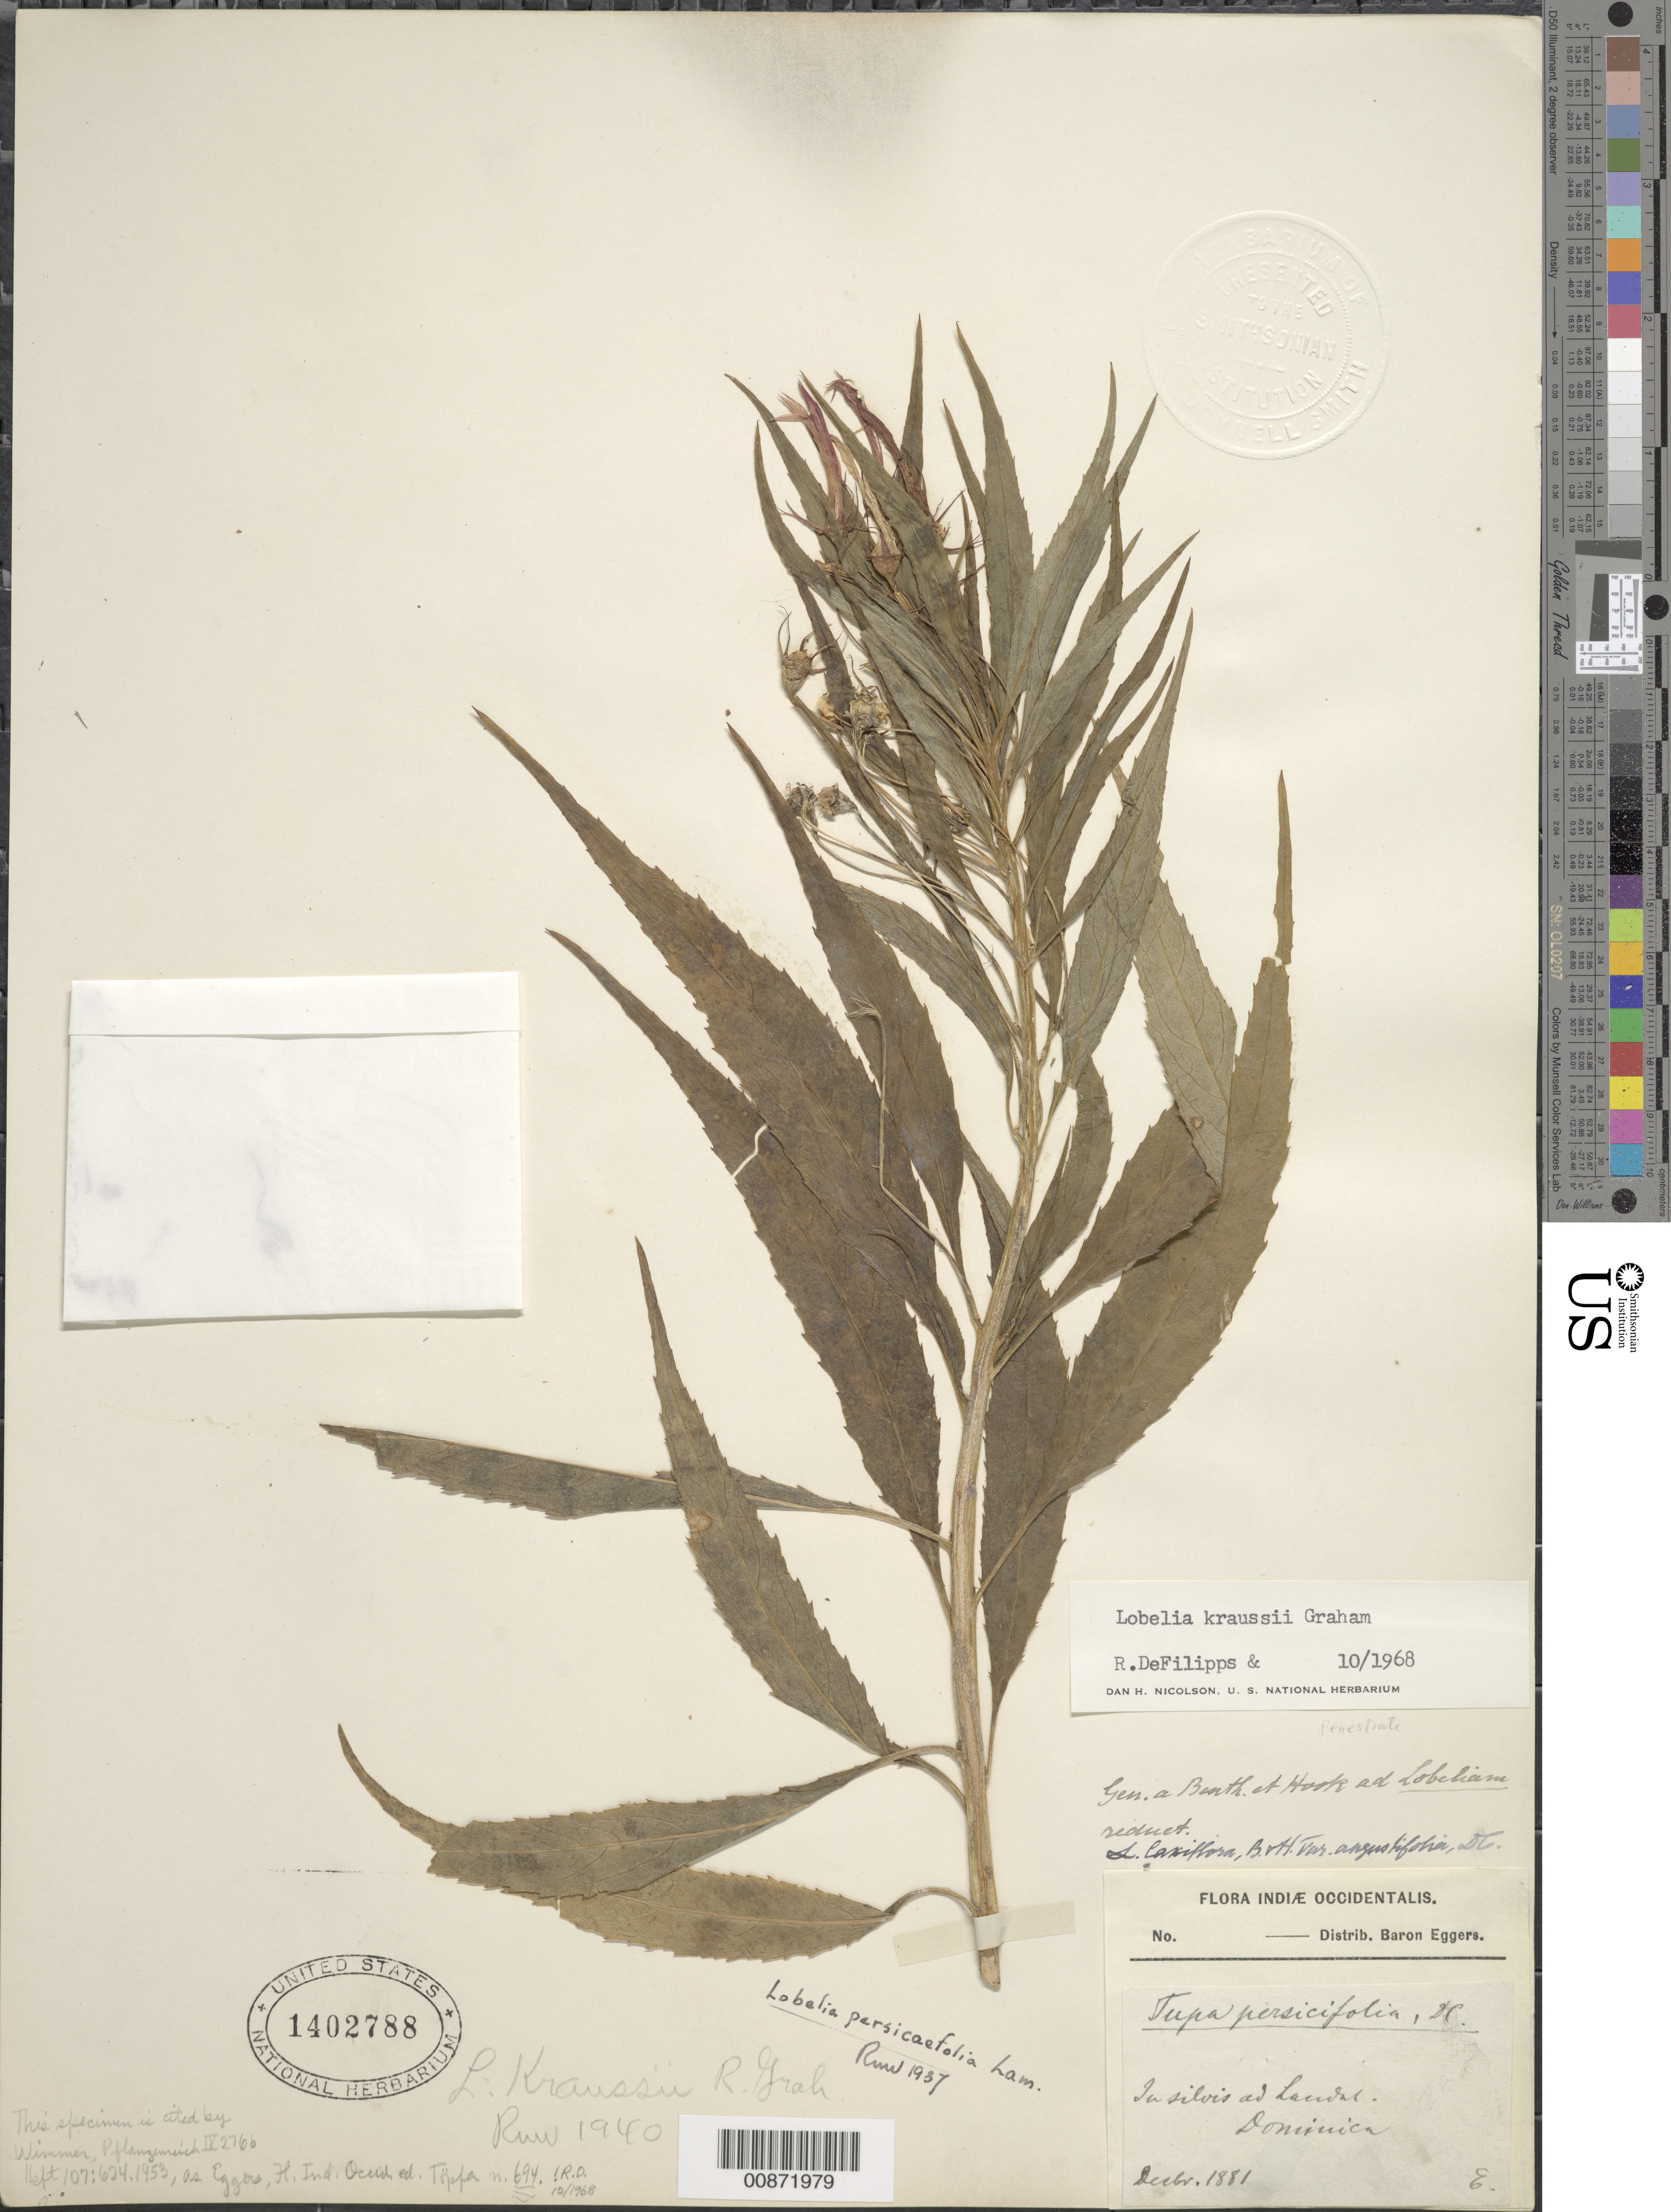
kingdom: Plantae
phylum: Tracheophyta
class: Magnoliopsida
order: Asterales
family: Campanulaceae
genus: Lobelia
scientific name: Lobelia kraussii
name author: Graham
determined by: Nicolson, D. H.; DeFilipps, R. A.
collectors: H. F. A. von Eggers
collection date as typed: Dec 1881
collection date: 1881-12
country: Dominica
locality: Ad Laudat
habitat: In silvis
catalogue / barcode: US 1402788